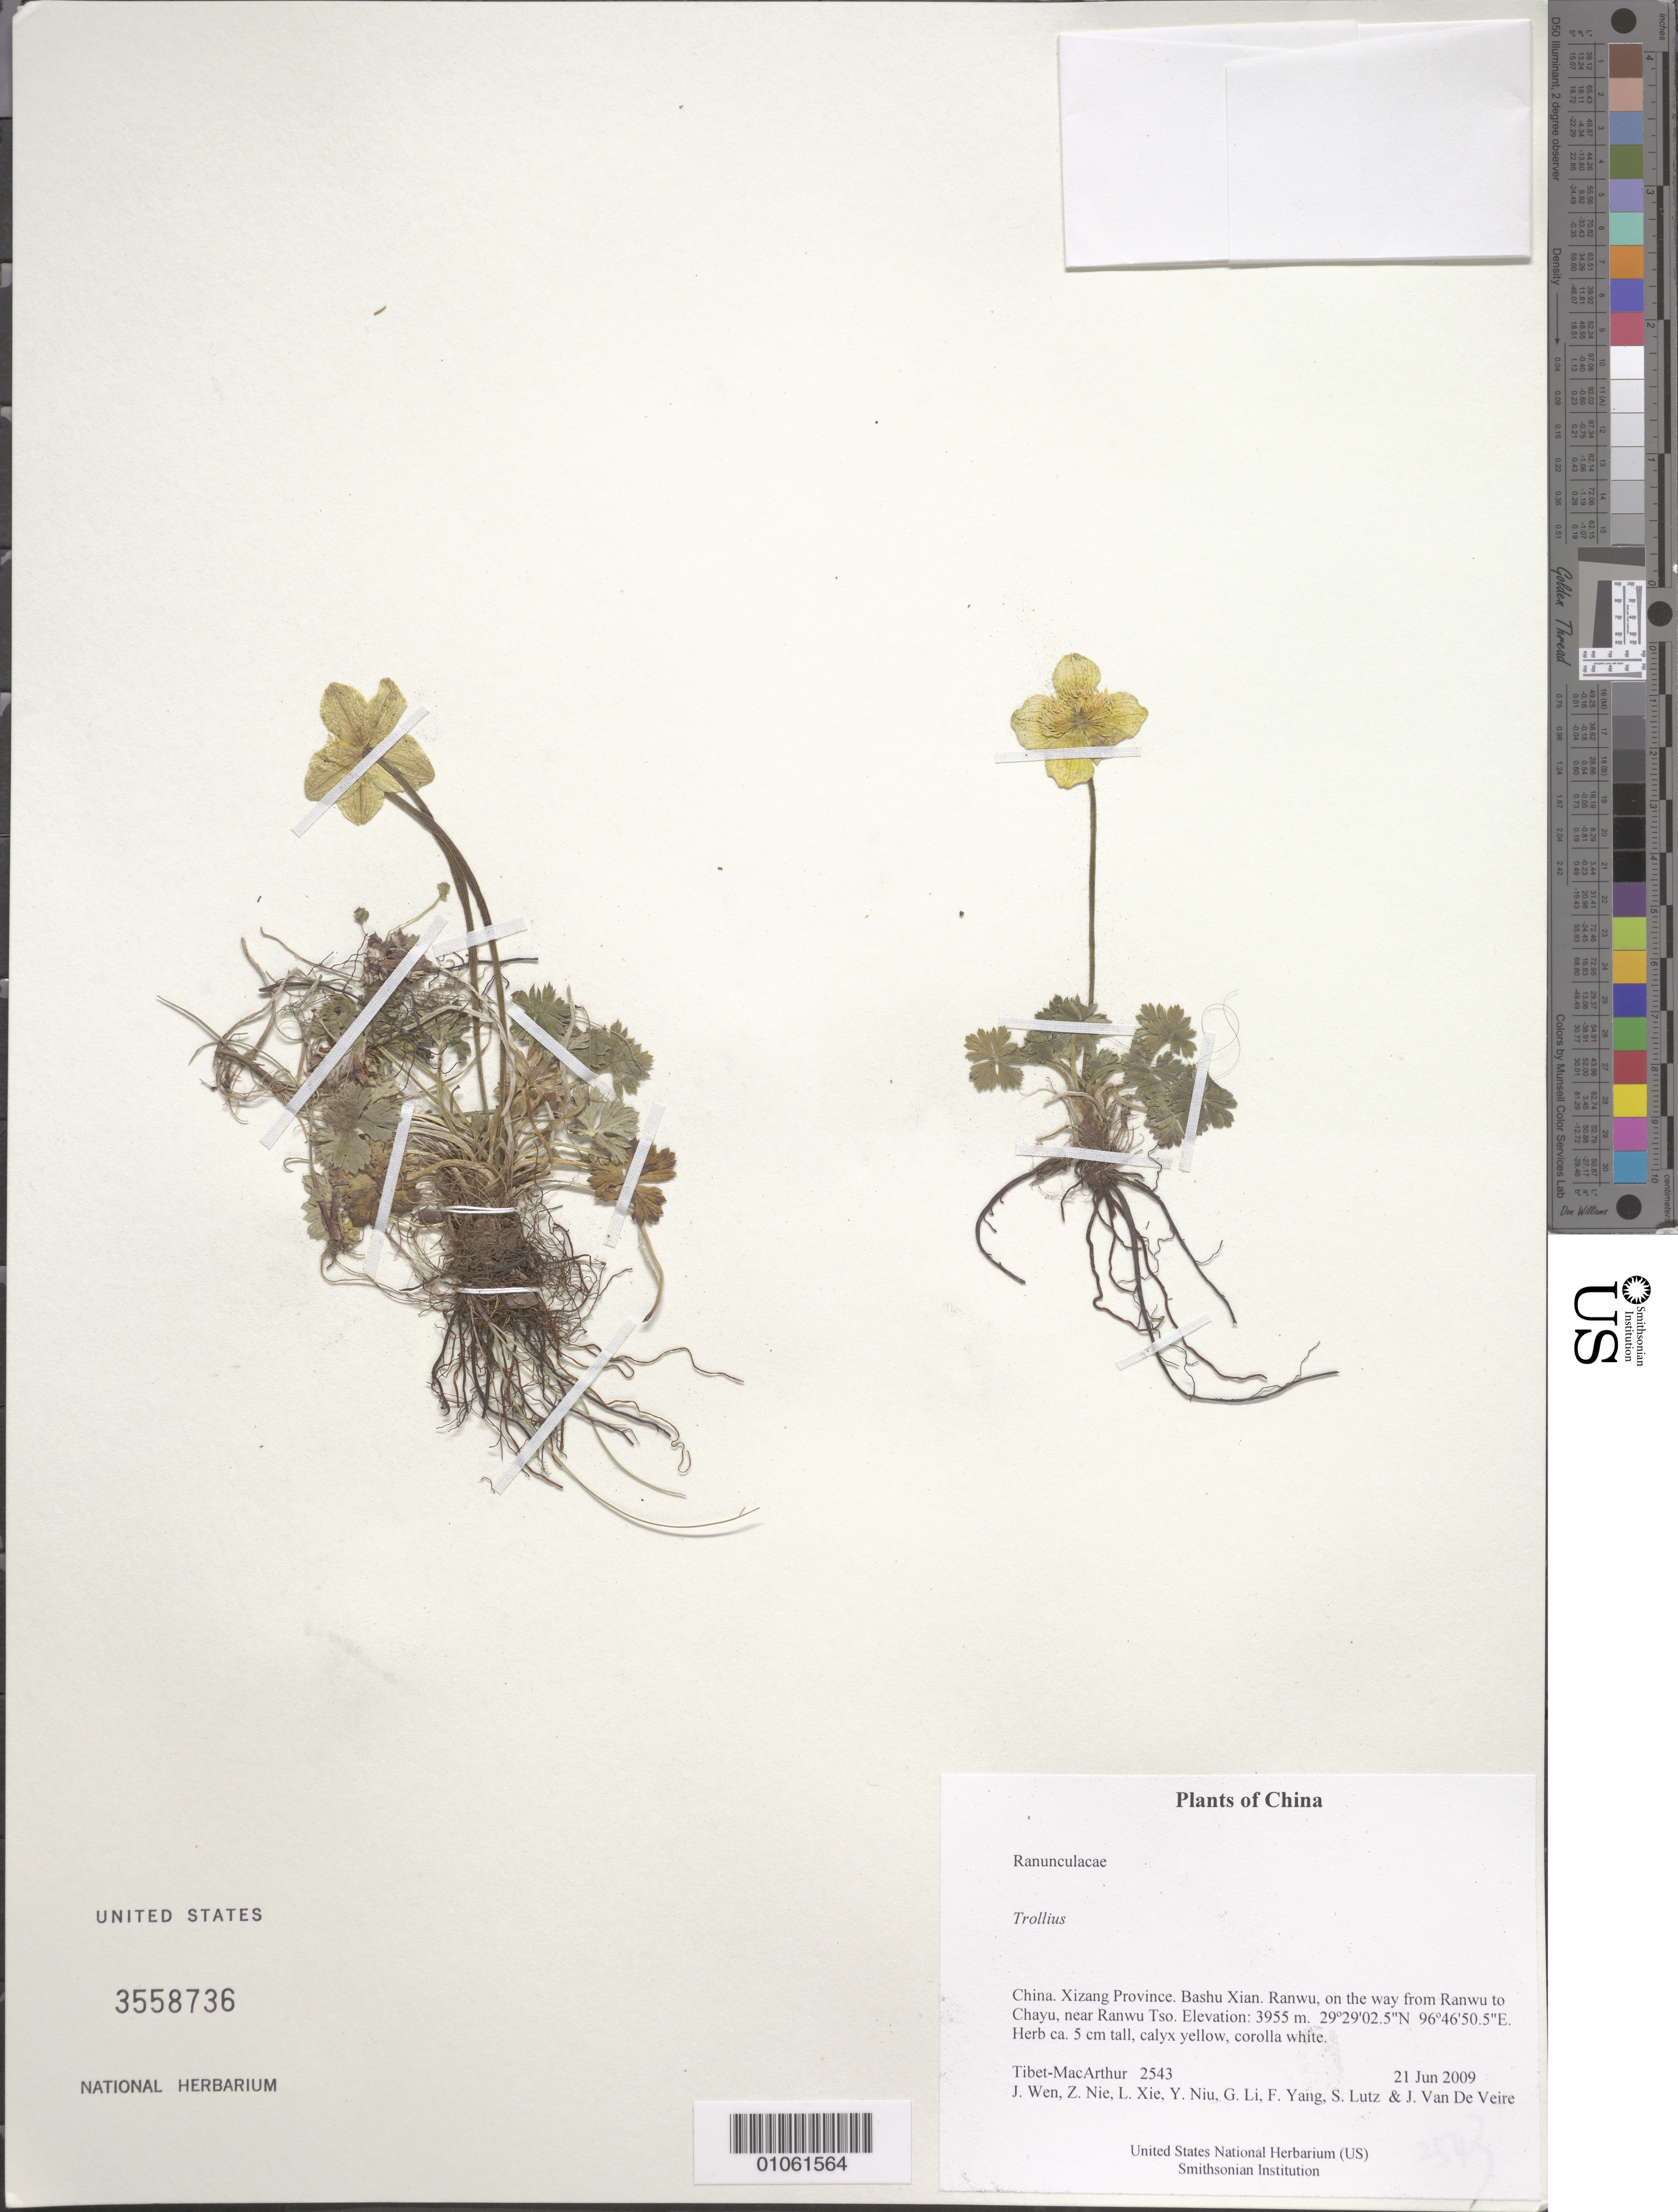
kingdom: Plantae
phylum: Tracheophyta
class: Magnoliopsida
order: Ranunculales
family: Ranunculaceae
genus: Trollius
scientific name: Trollius sp.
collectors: Tibet-MacArthur, J. Wen, Z. Nie, L. Xie, Y. Niu, G. Li, F. Yang, S. Lutz & J. Van De Veire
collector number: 2543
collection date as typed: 21 Jun 2009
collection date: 2009-06-21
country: China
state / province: Xizang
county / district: Bashu Xian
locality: Ranwu, on the way from Ranwu to Chayu, near Ranwu Tso.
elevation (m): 3955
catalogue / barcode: US 3558736